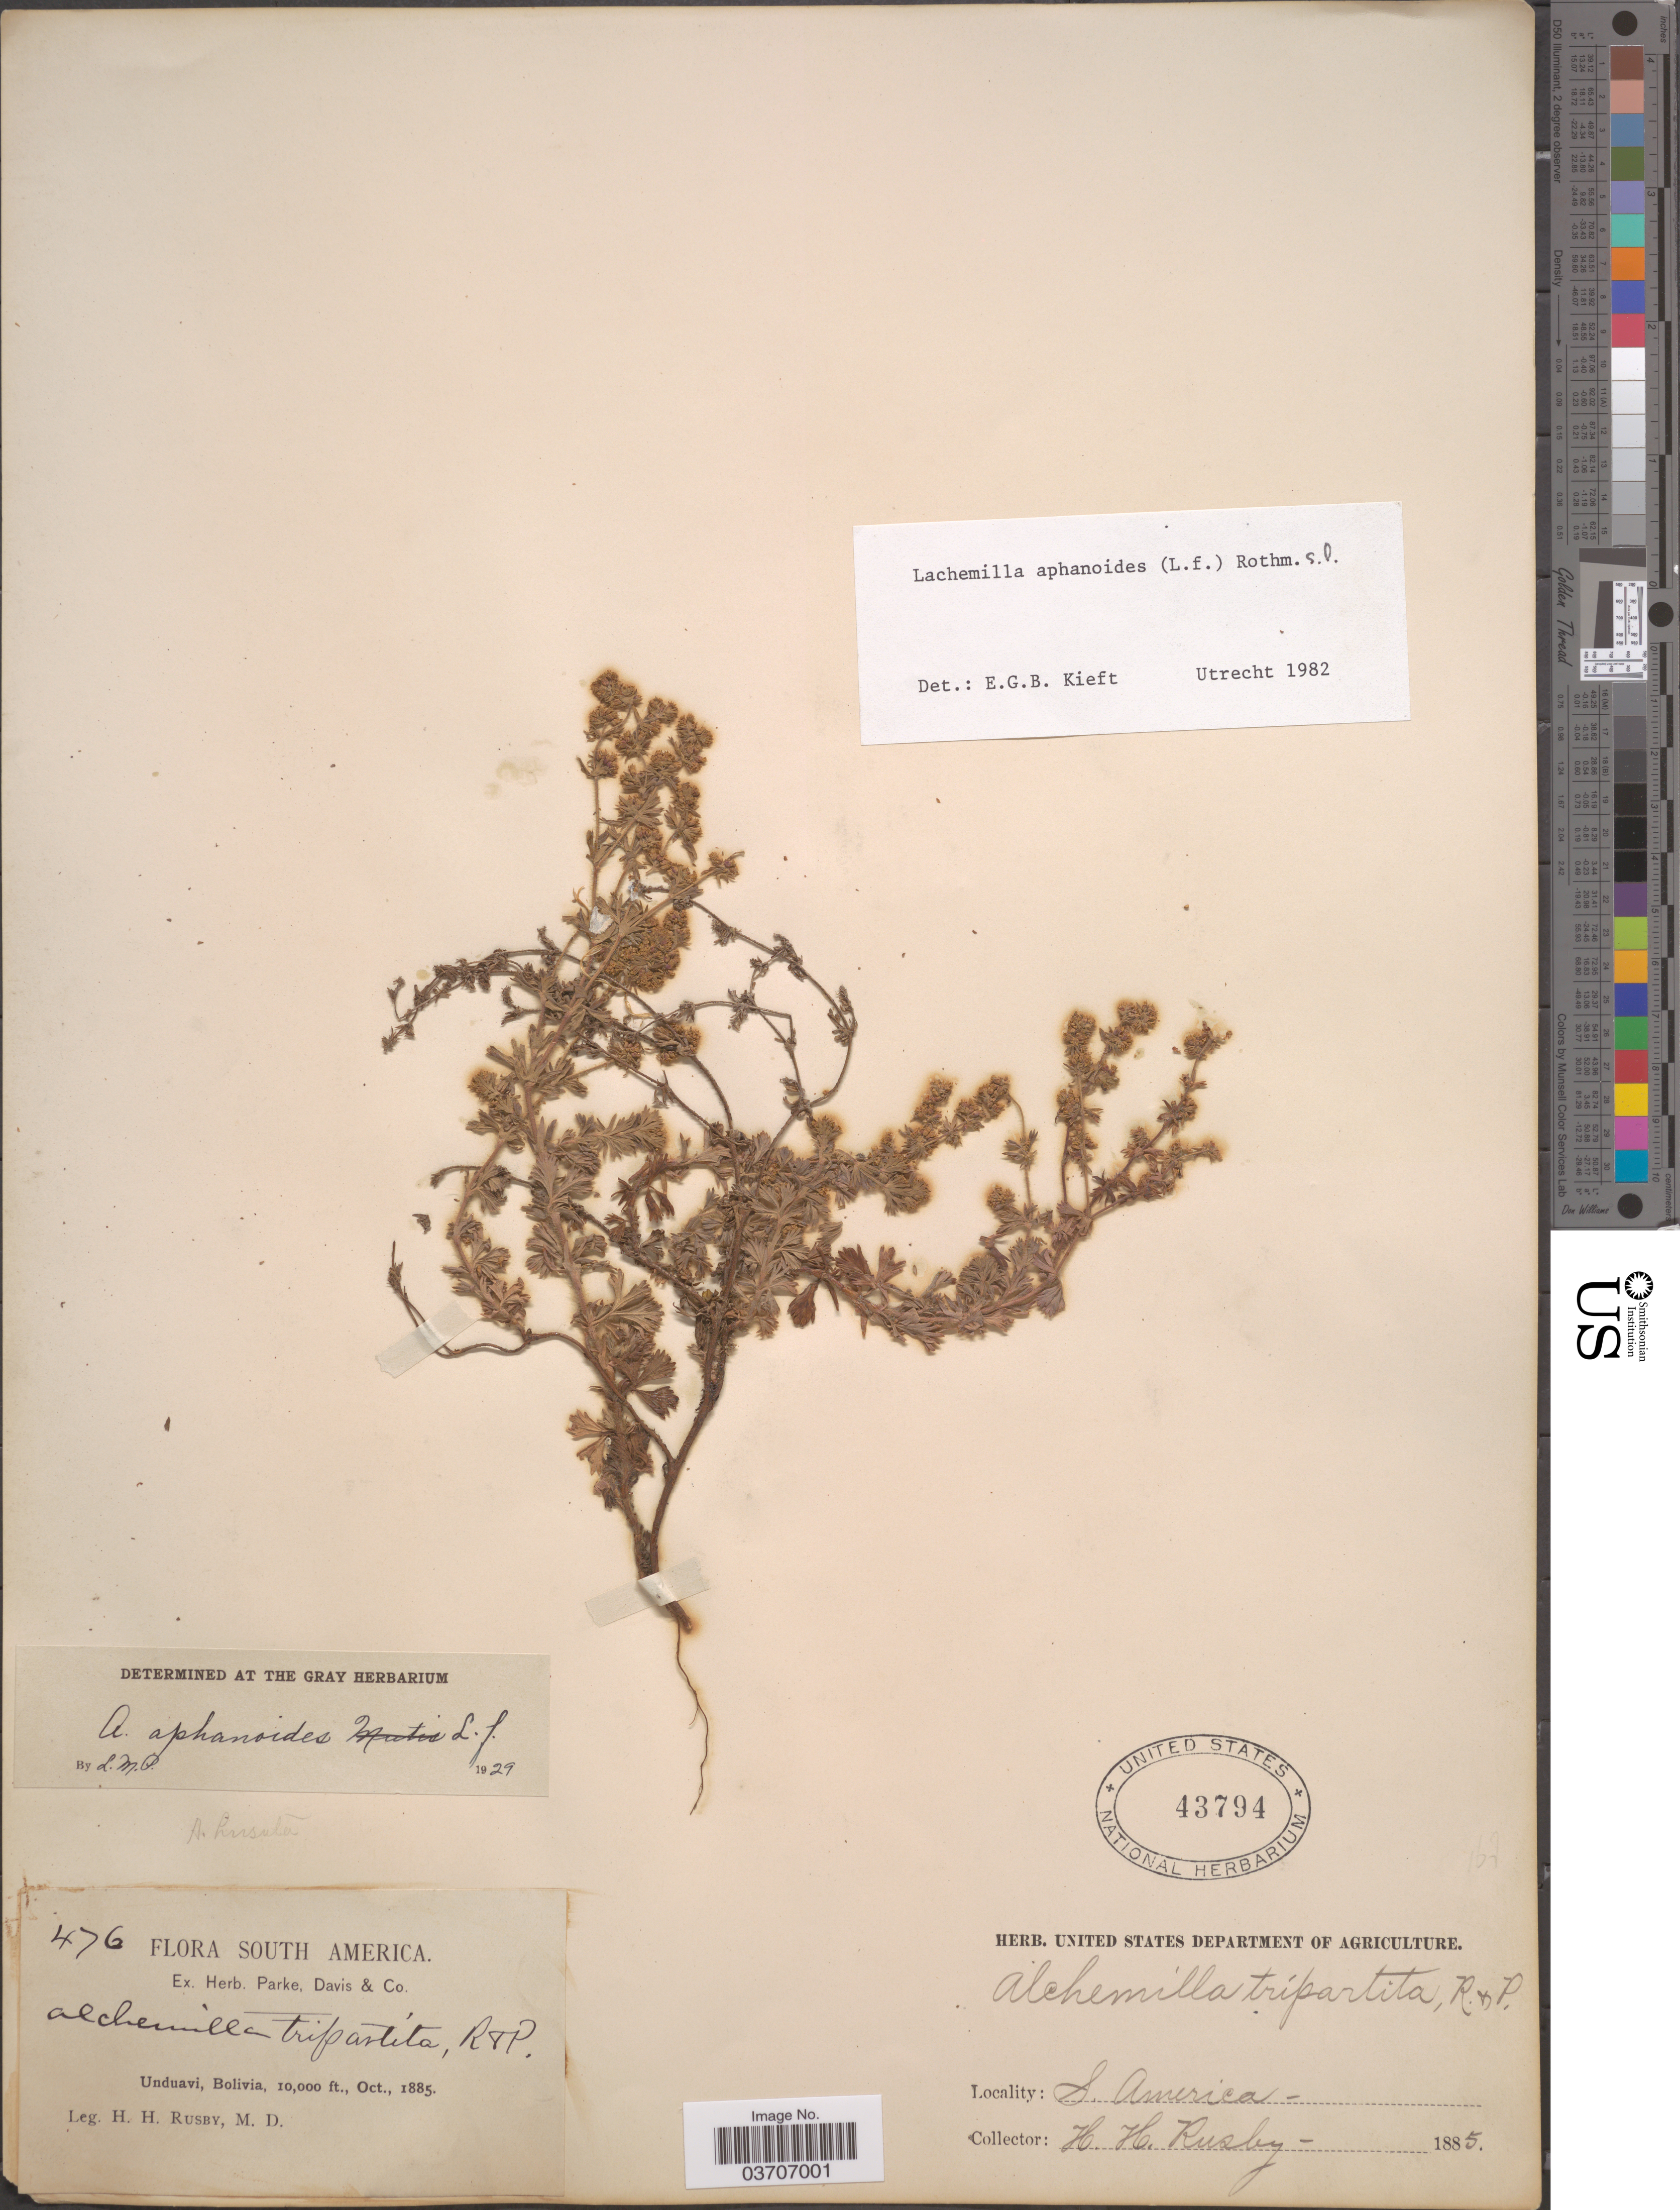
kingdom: Plantae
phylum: Tracheophyta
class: Magnoliopsida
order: Rosales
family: Rosaceae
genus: Lachemilla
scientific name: Lachemilla aphanoides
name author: (Mutis ex L. f.) Rothm.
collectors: H. H. Rusby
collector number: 476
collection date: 1885-10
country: Bolivia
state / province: La Paz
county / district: Nor Yungas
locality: Unduavi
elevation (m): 3048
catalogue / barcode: US 43794